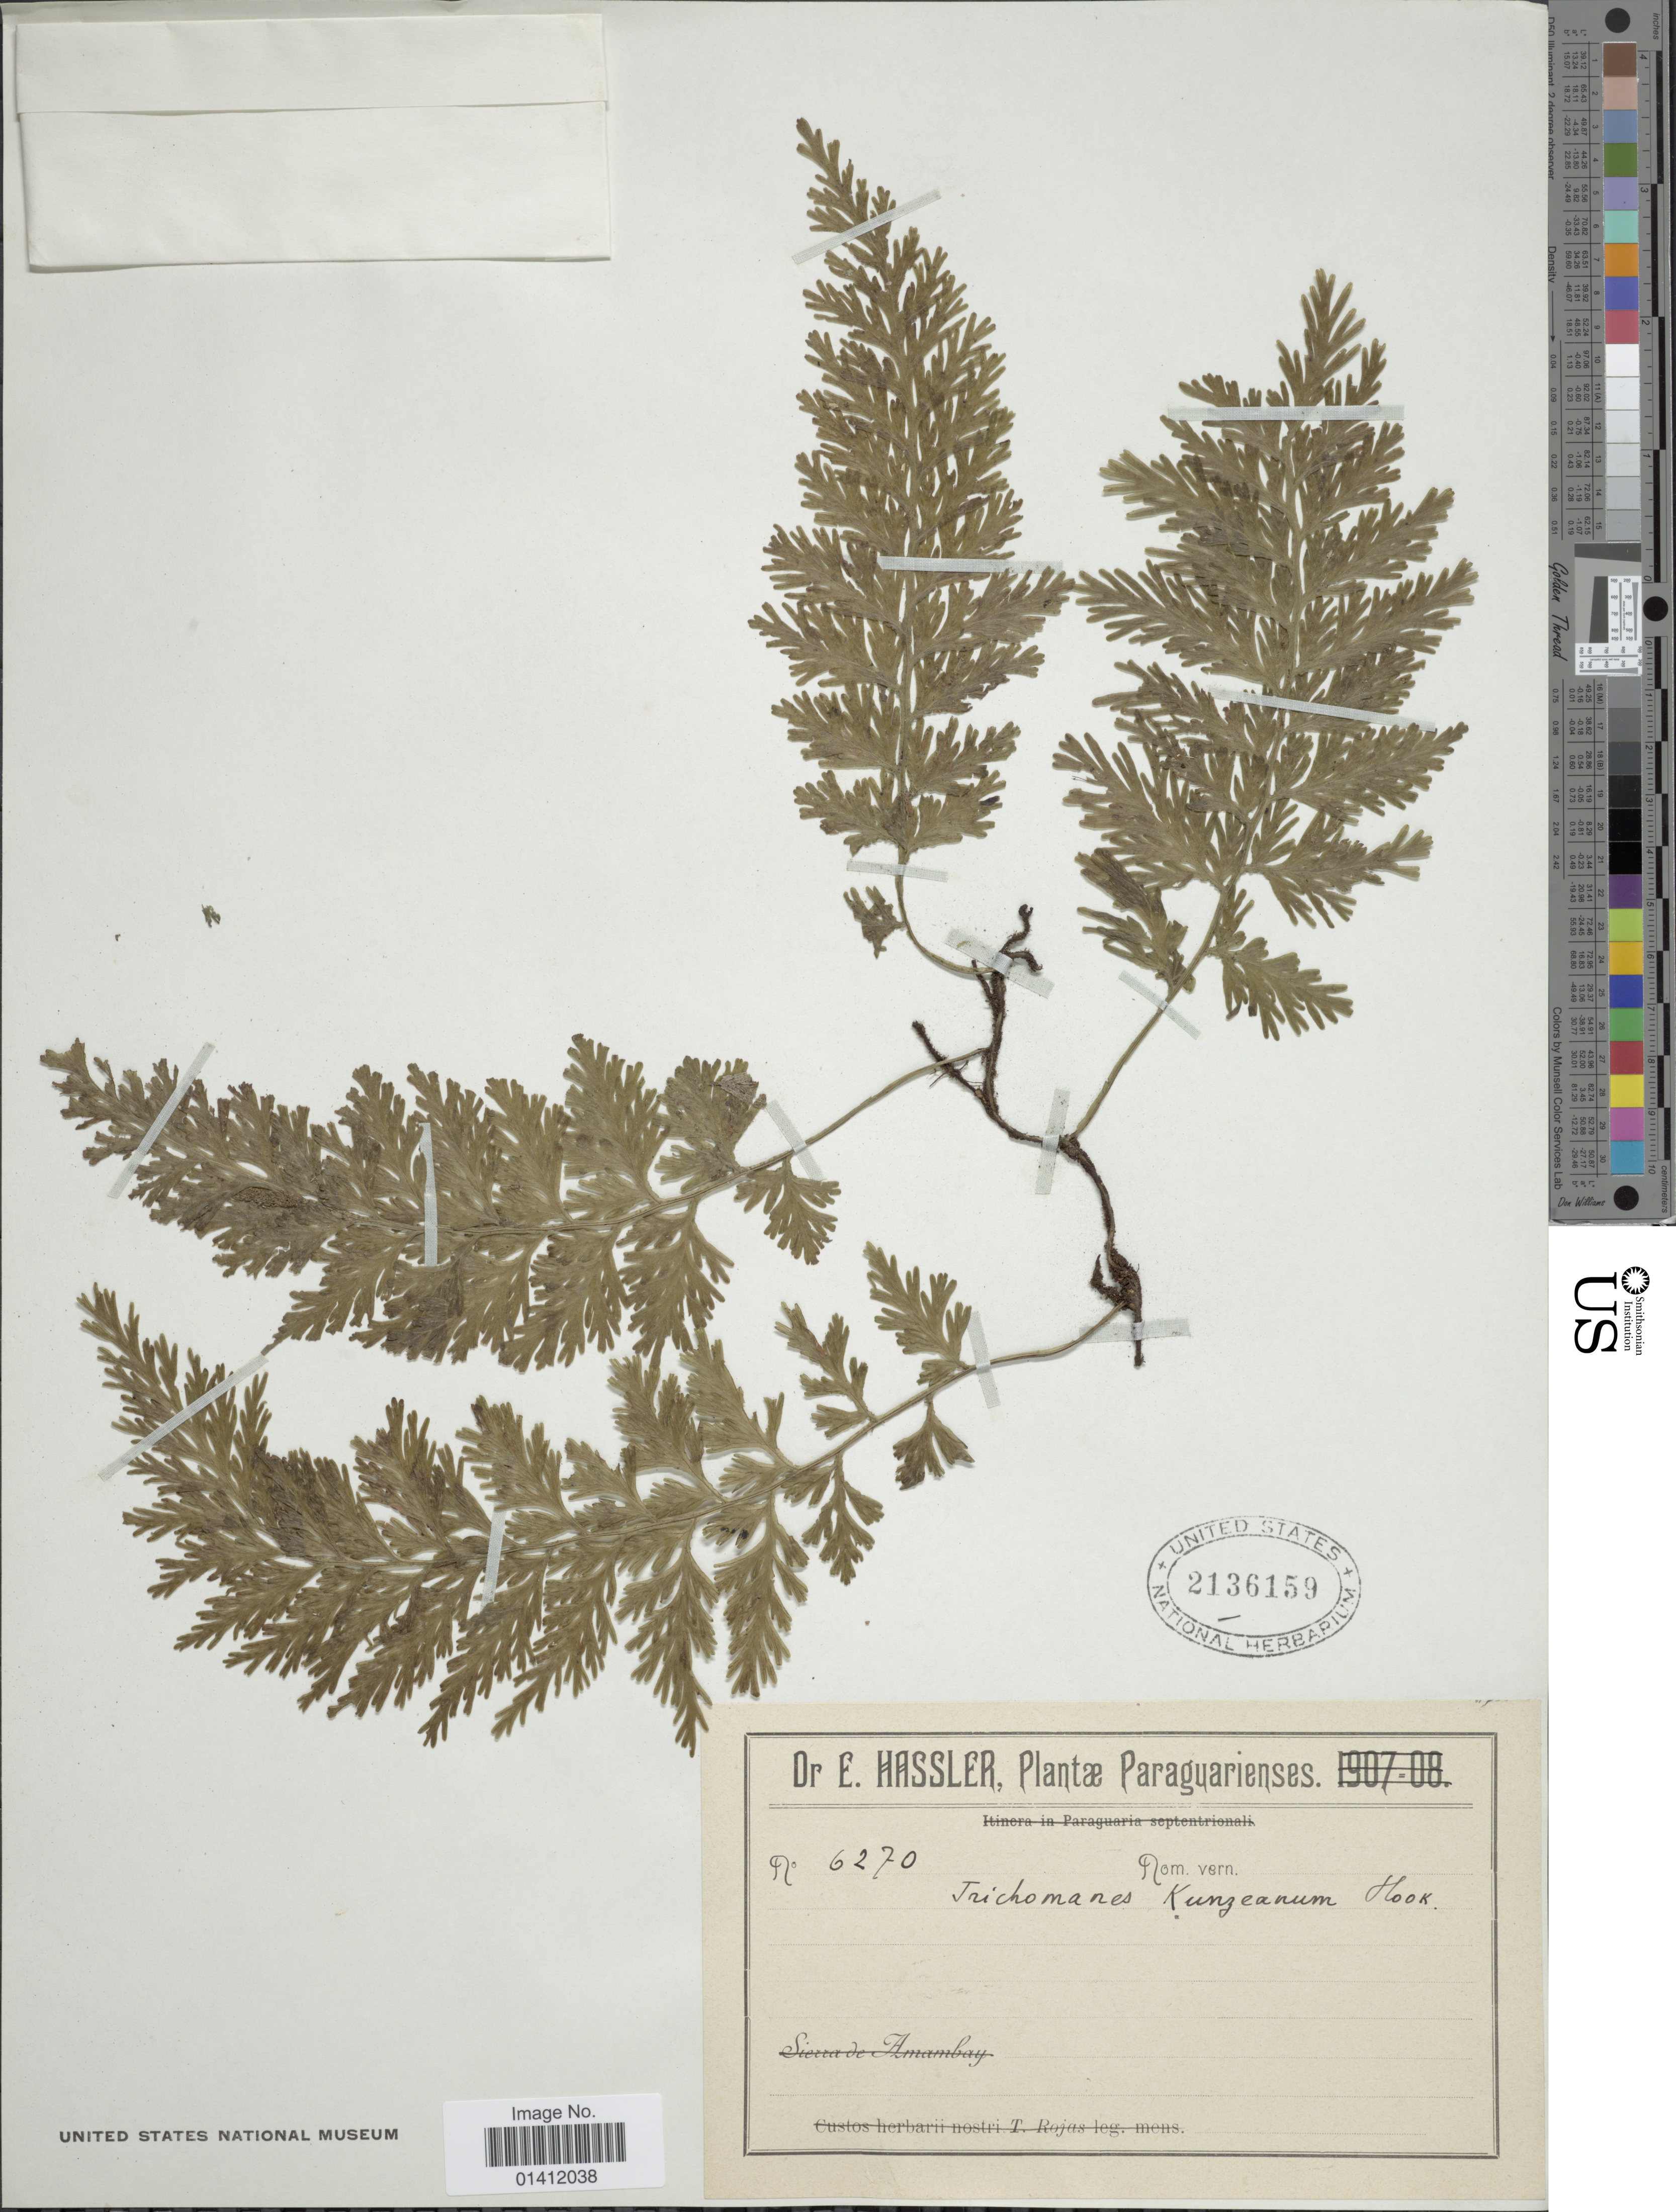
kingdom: Plantae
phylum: Tracheophyta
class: Polypodiopsida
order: Hymenophyllales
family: Hymenophyllaceae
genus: Vandenboschia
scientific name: Vandenboschia radicans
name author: (Sw.) Copel.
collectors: E. Hassler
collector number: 6270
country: Paraguay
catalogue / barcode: US 2136159